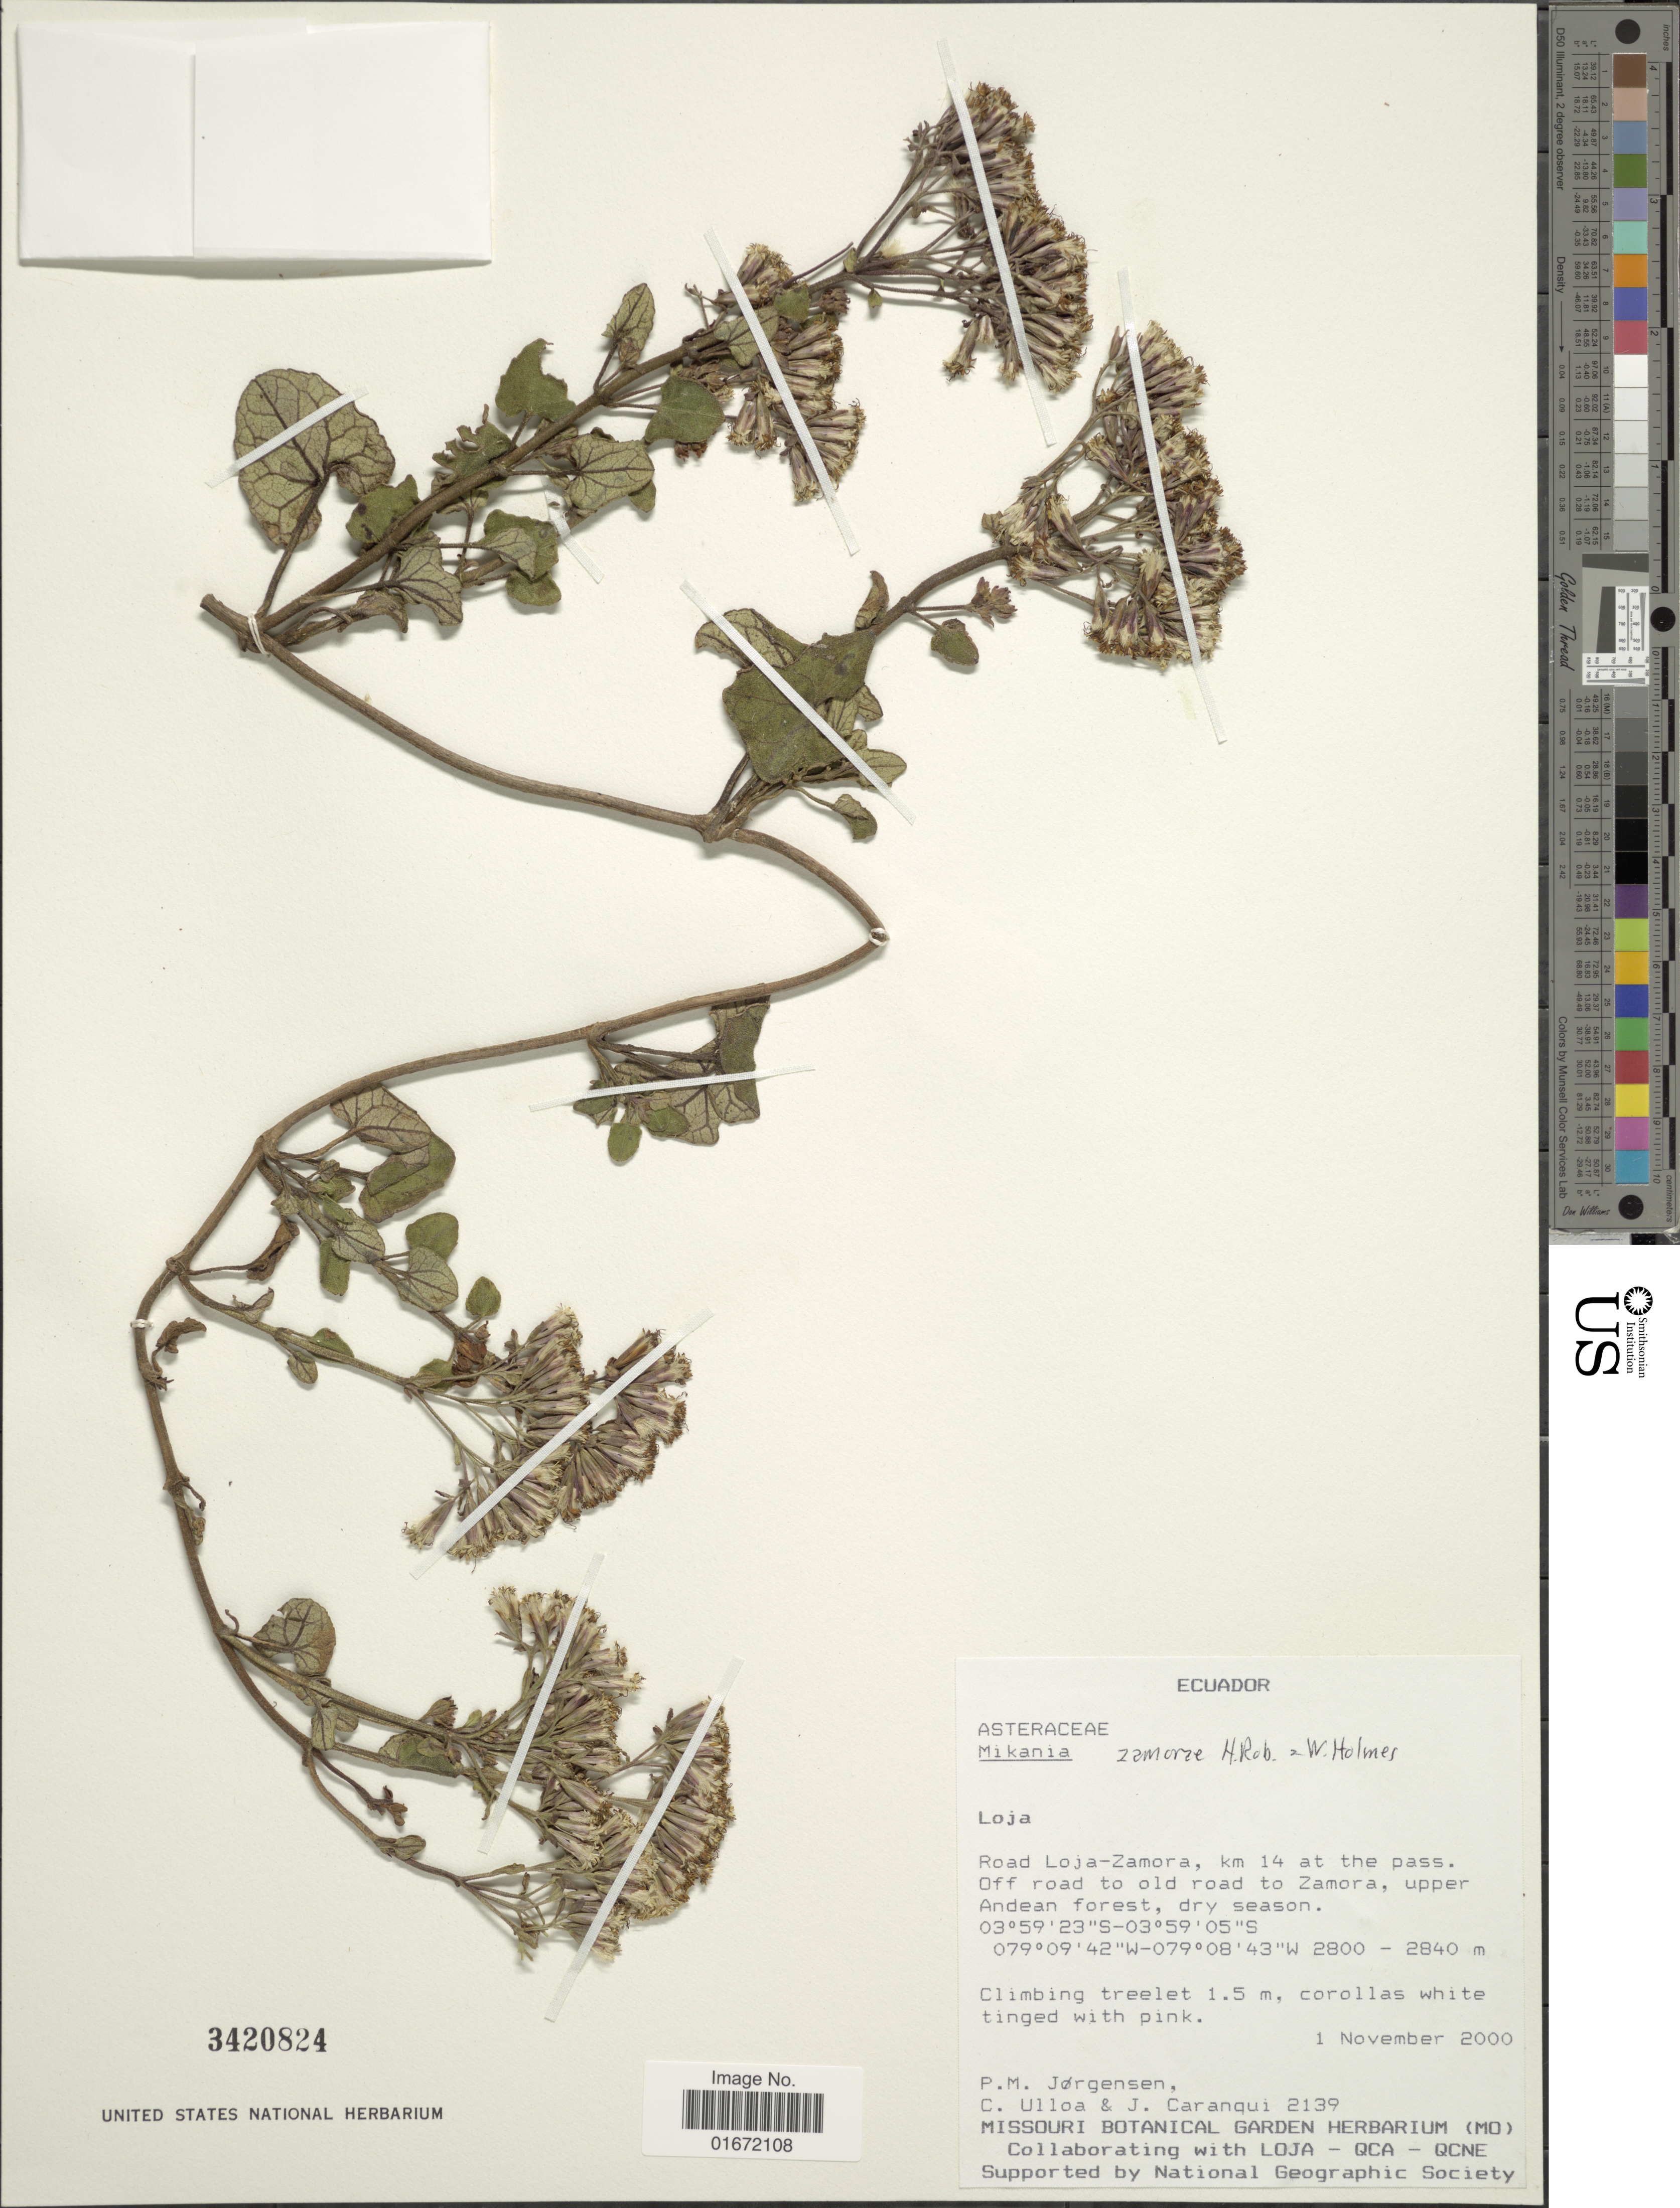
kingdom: Plantae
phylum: Tracheophyta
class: Magnoliopsida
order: Asterales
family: Asteraceae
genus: Mikania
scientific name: Mikania zamorae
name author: H. Rob. & W.C. Holmes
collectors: P. Jørgensen, C. Ulloa & J. Caranqui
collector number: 2139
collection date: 2000-11-01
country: Ecuador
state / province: Loja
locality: Loja. Road Loja-Zamora, km 14 at the pass. Off road to old road to Zamora, upper Andean forest, dry season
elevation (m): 2800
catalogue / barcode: US 3420824